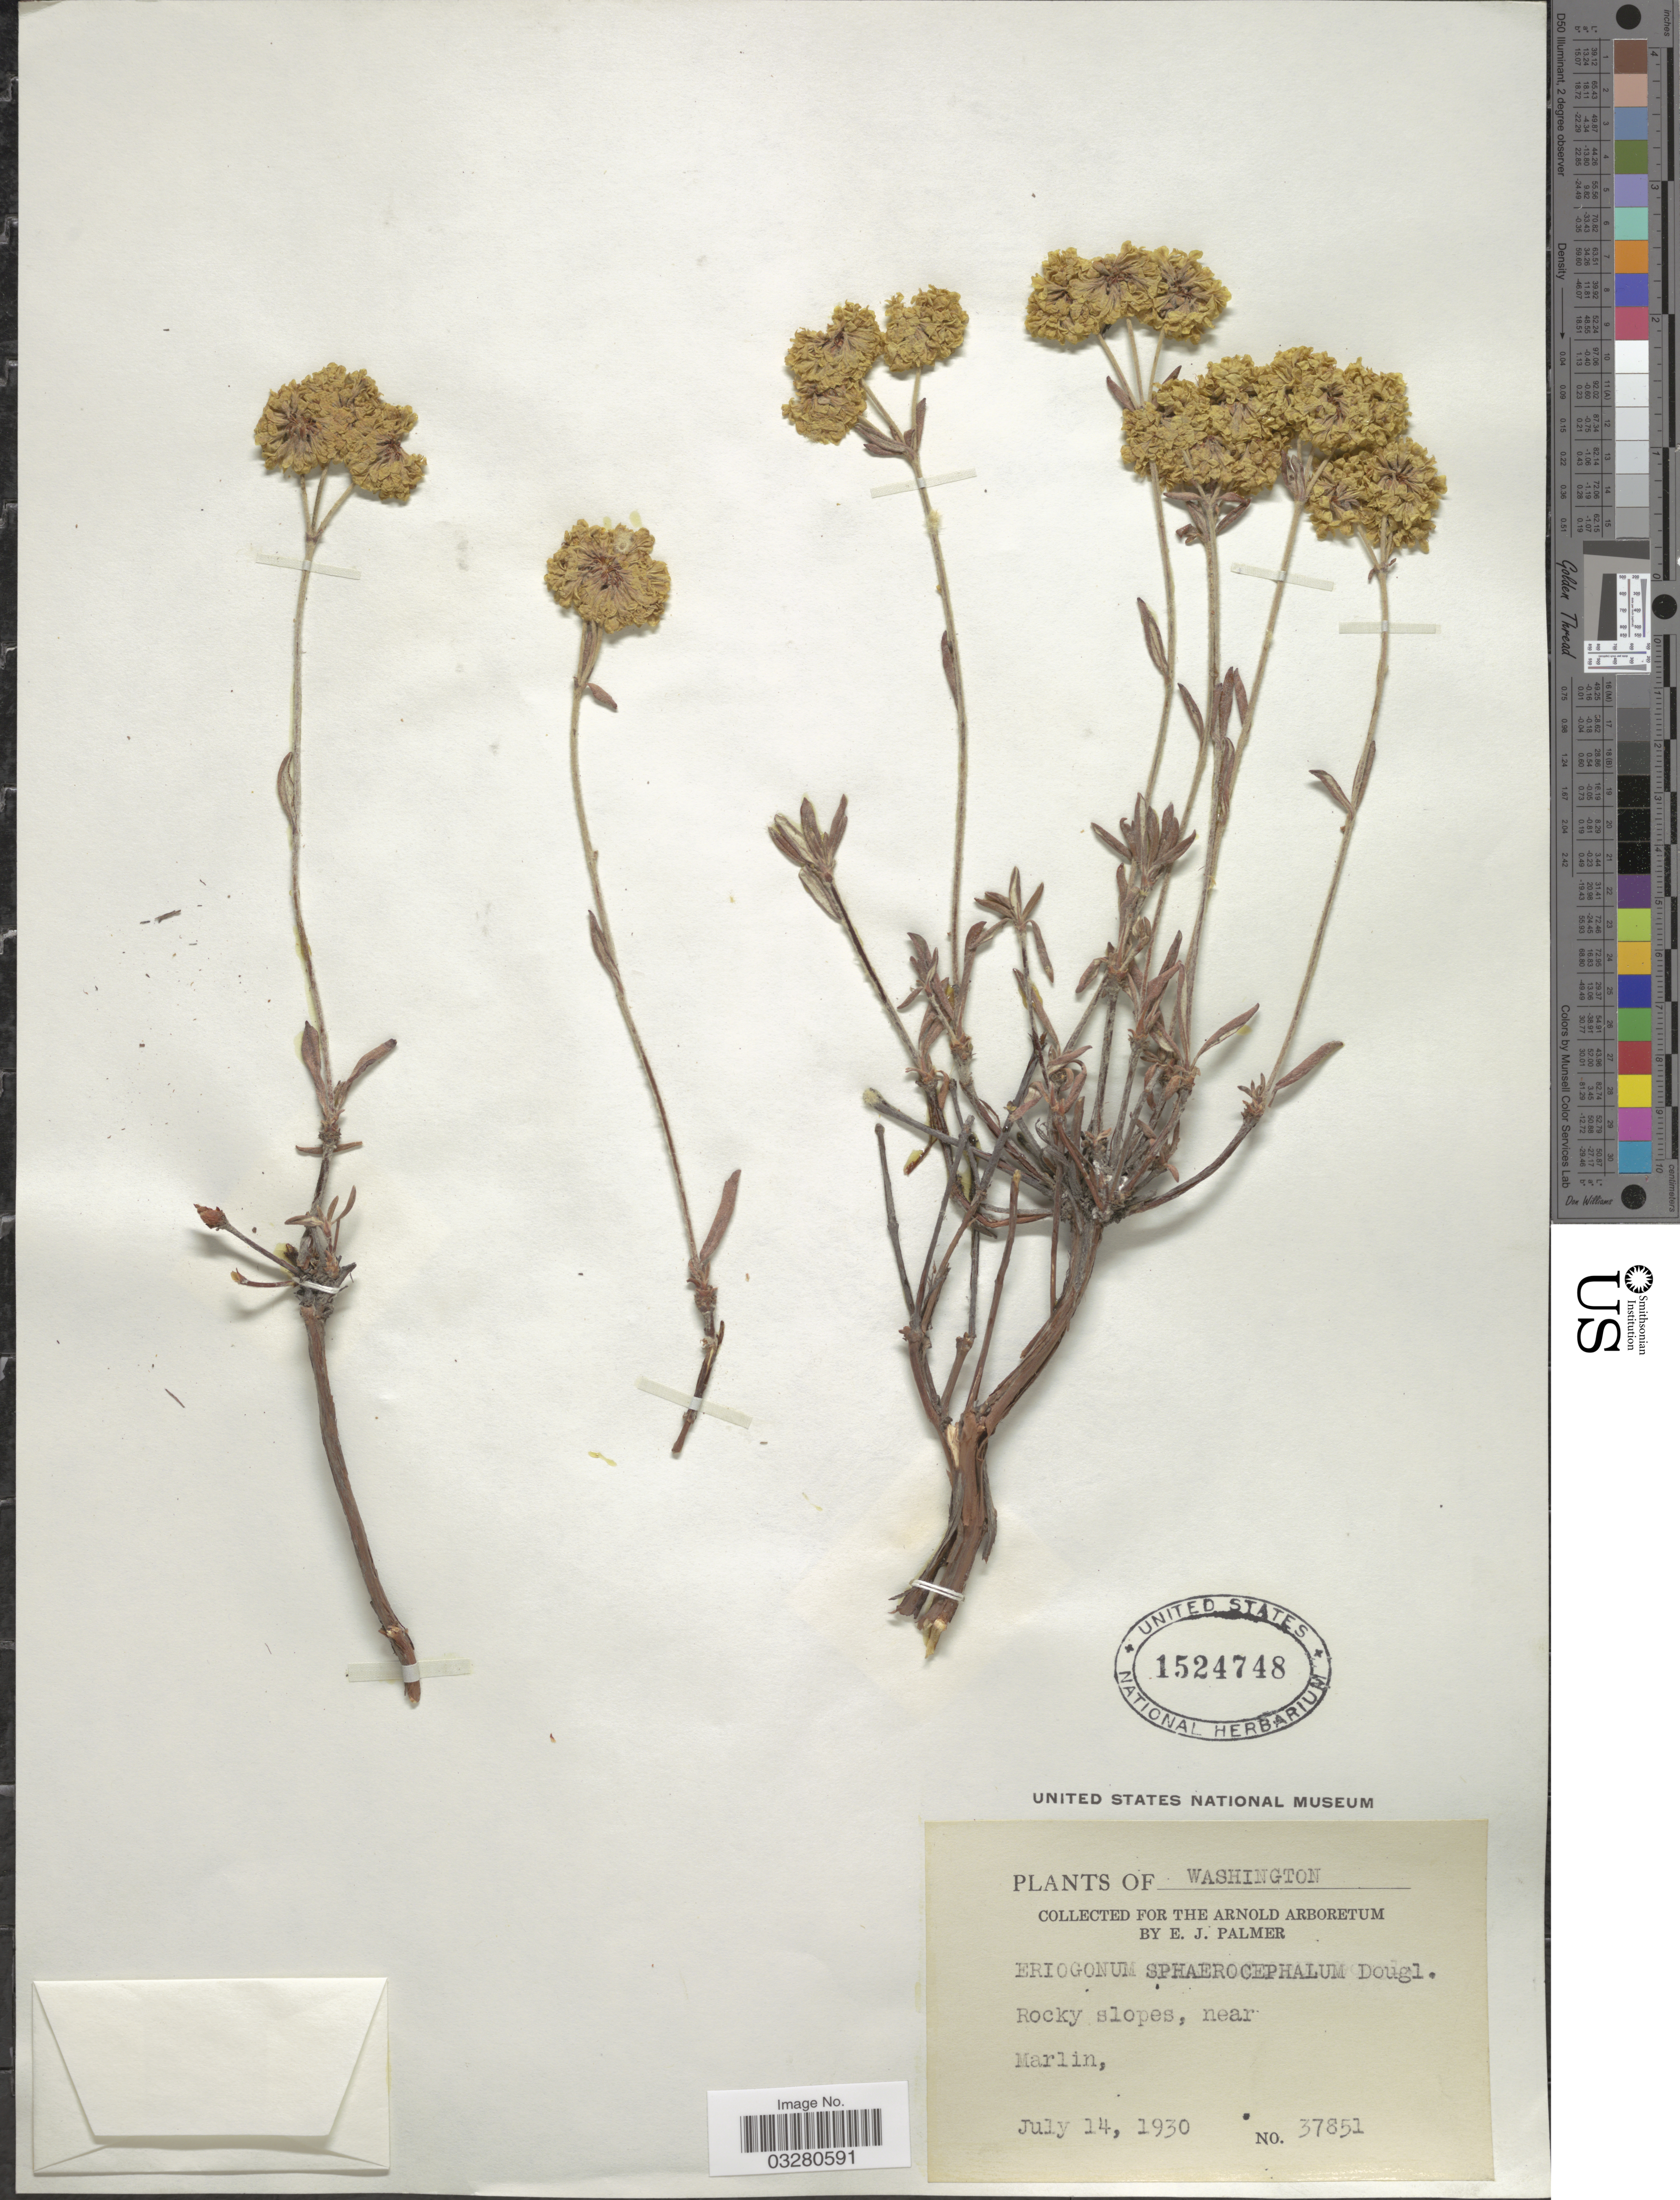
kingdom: Plantae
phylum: Tracheophyta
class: Magnoliopsida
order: Caryophyllales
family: Polygonaceae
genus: Eriogonum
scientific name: Eriogonum sphaerocephalum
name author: Benth. & Douglas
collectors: E. J. Palmer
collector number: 37851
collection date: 1930-07-14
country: United States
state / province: Washington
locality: Near Marlin.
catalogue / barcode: US 1524748